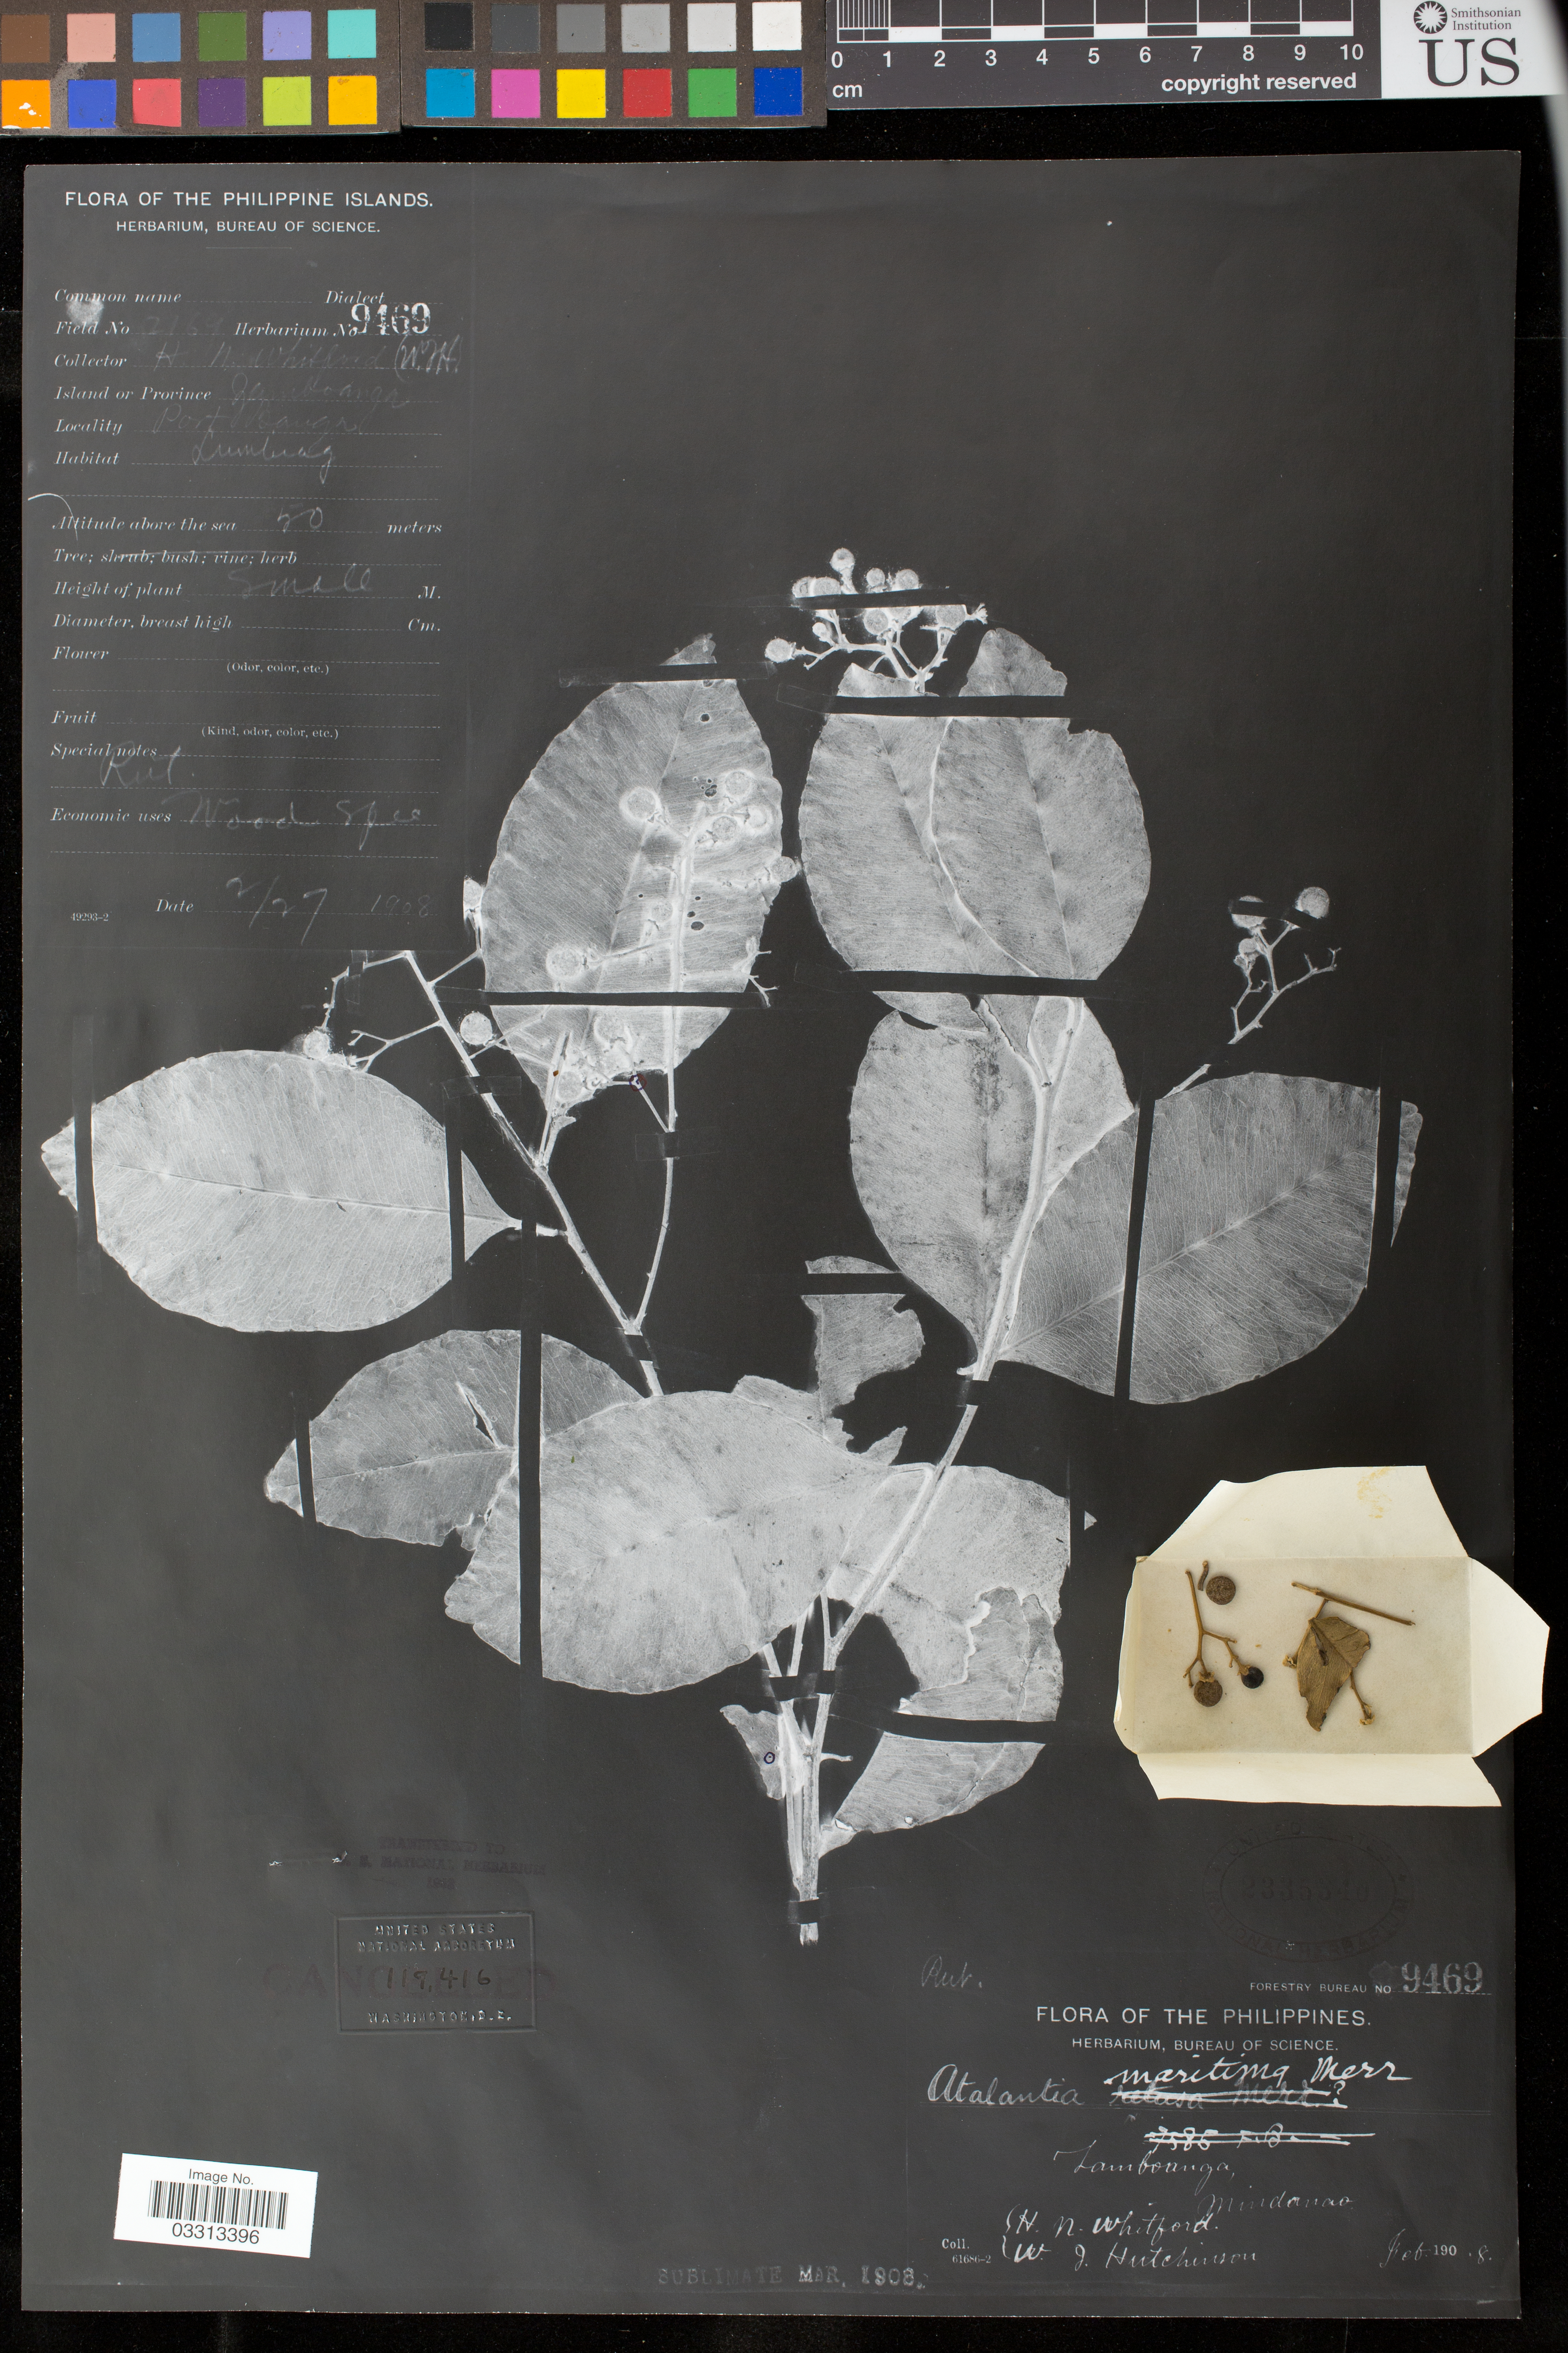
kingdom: Plantae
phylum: Tracheophyta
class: Magnoliopsida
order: Sapindales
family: Rutaceae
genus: Atalantia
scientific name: Atalantia maritima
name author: Merr.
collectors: H. N. Whitford & W. I. Hutchinson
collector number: Forestry Bureau 2469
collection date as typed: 2/27 1908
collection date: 1908-02-27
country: Philippines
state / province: Zamboanga Peninsula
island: Mindanao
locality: Port Banga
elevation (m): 50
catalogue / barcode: US 2335340